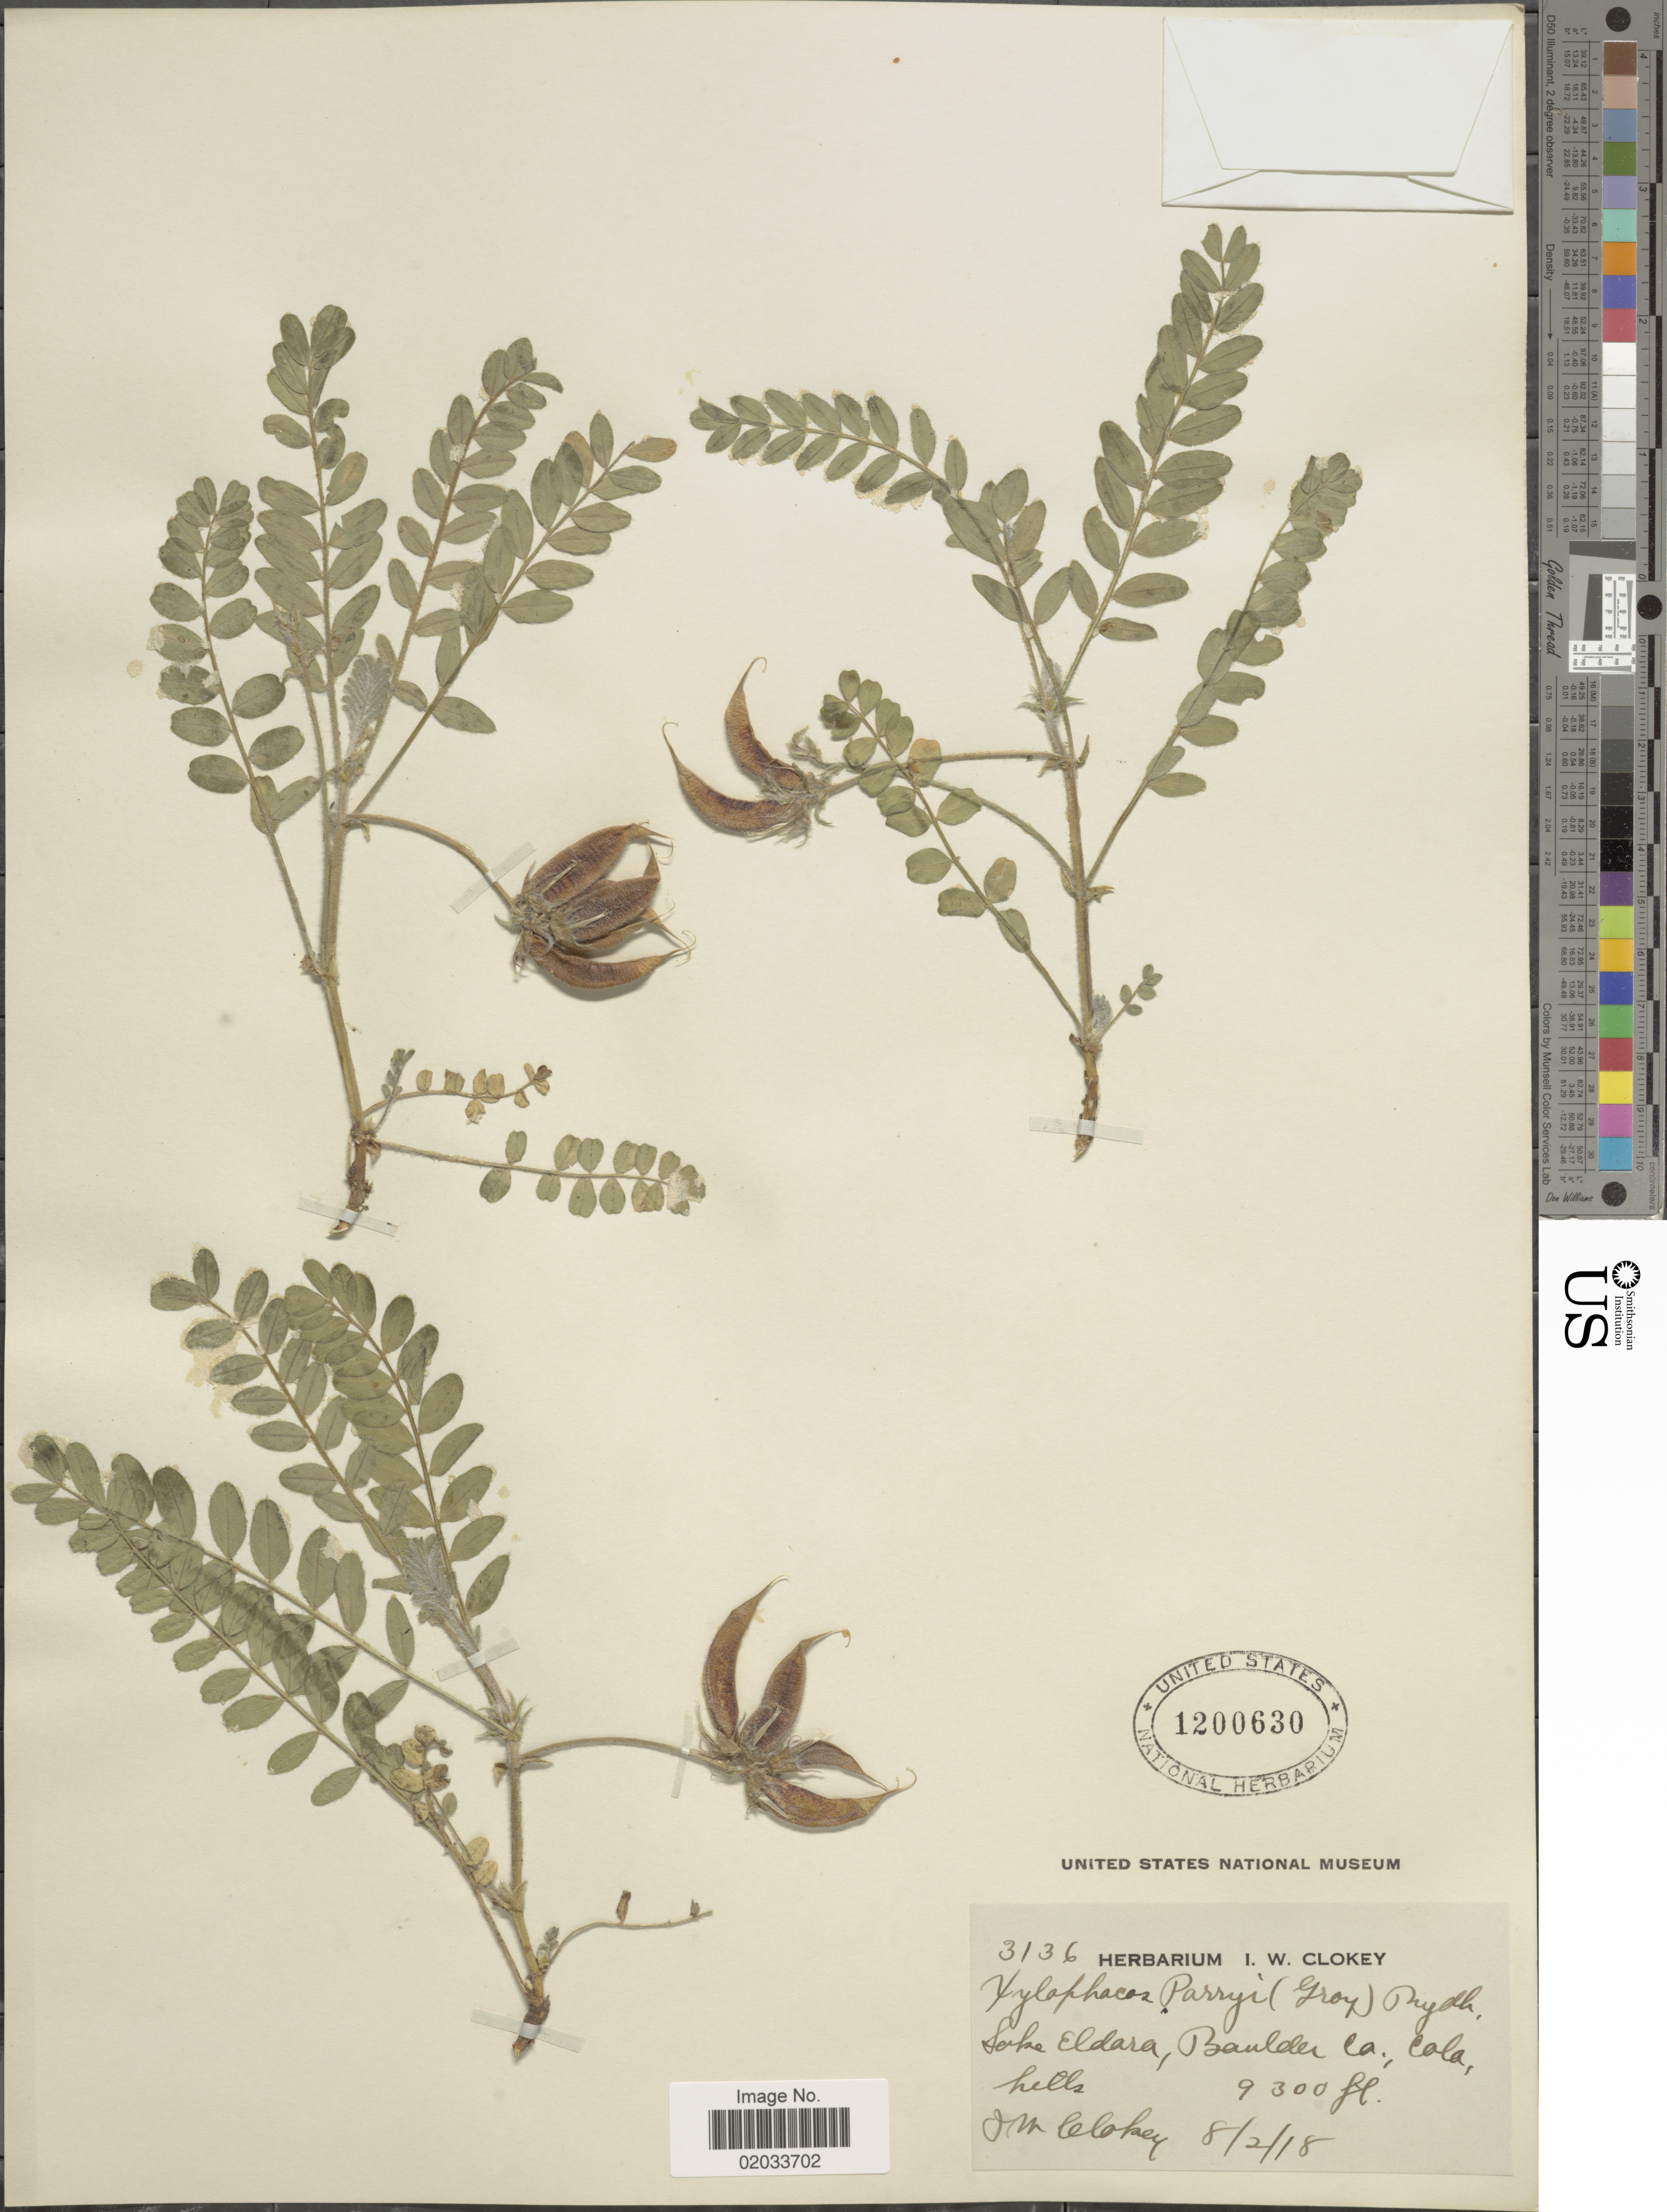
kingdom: Plantae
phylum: Tracheophyta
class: Magnoliopsida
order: Fabales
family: Fabaceae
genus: Astragalus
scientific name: Astragalus parryi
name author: A. Gray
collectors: I. W. Clokey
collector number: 3136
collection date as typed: Transcribed d/m/y: 2/8/18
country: United States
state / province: Colorado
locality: Lake Eldara, Baulder Co., hills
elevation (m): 2835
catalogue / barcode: US 1200630